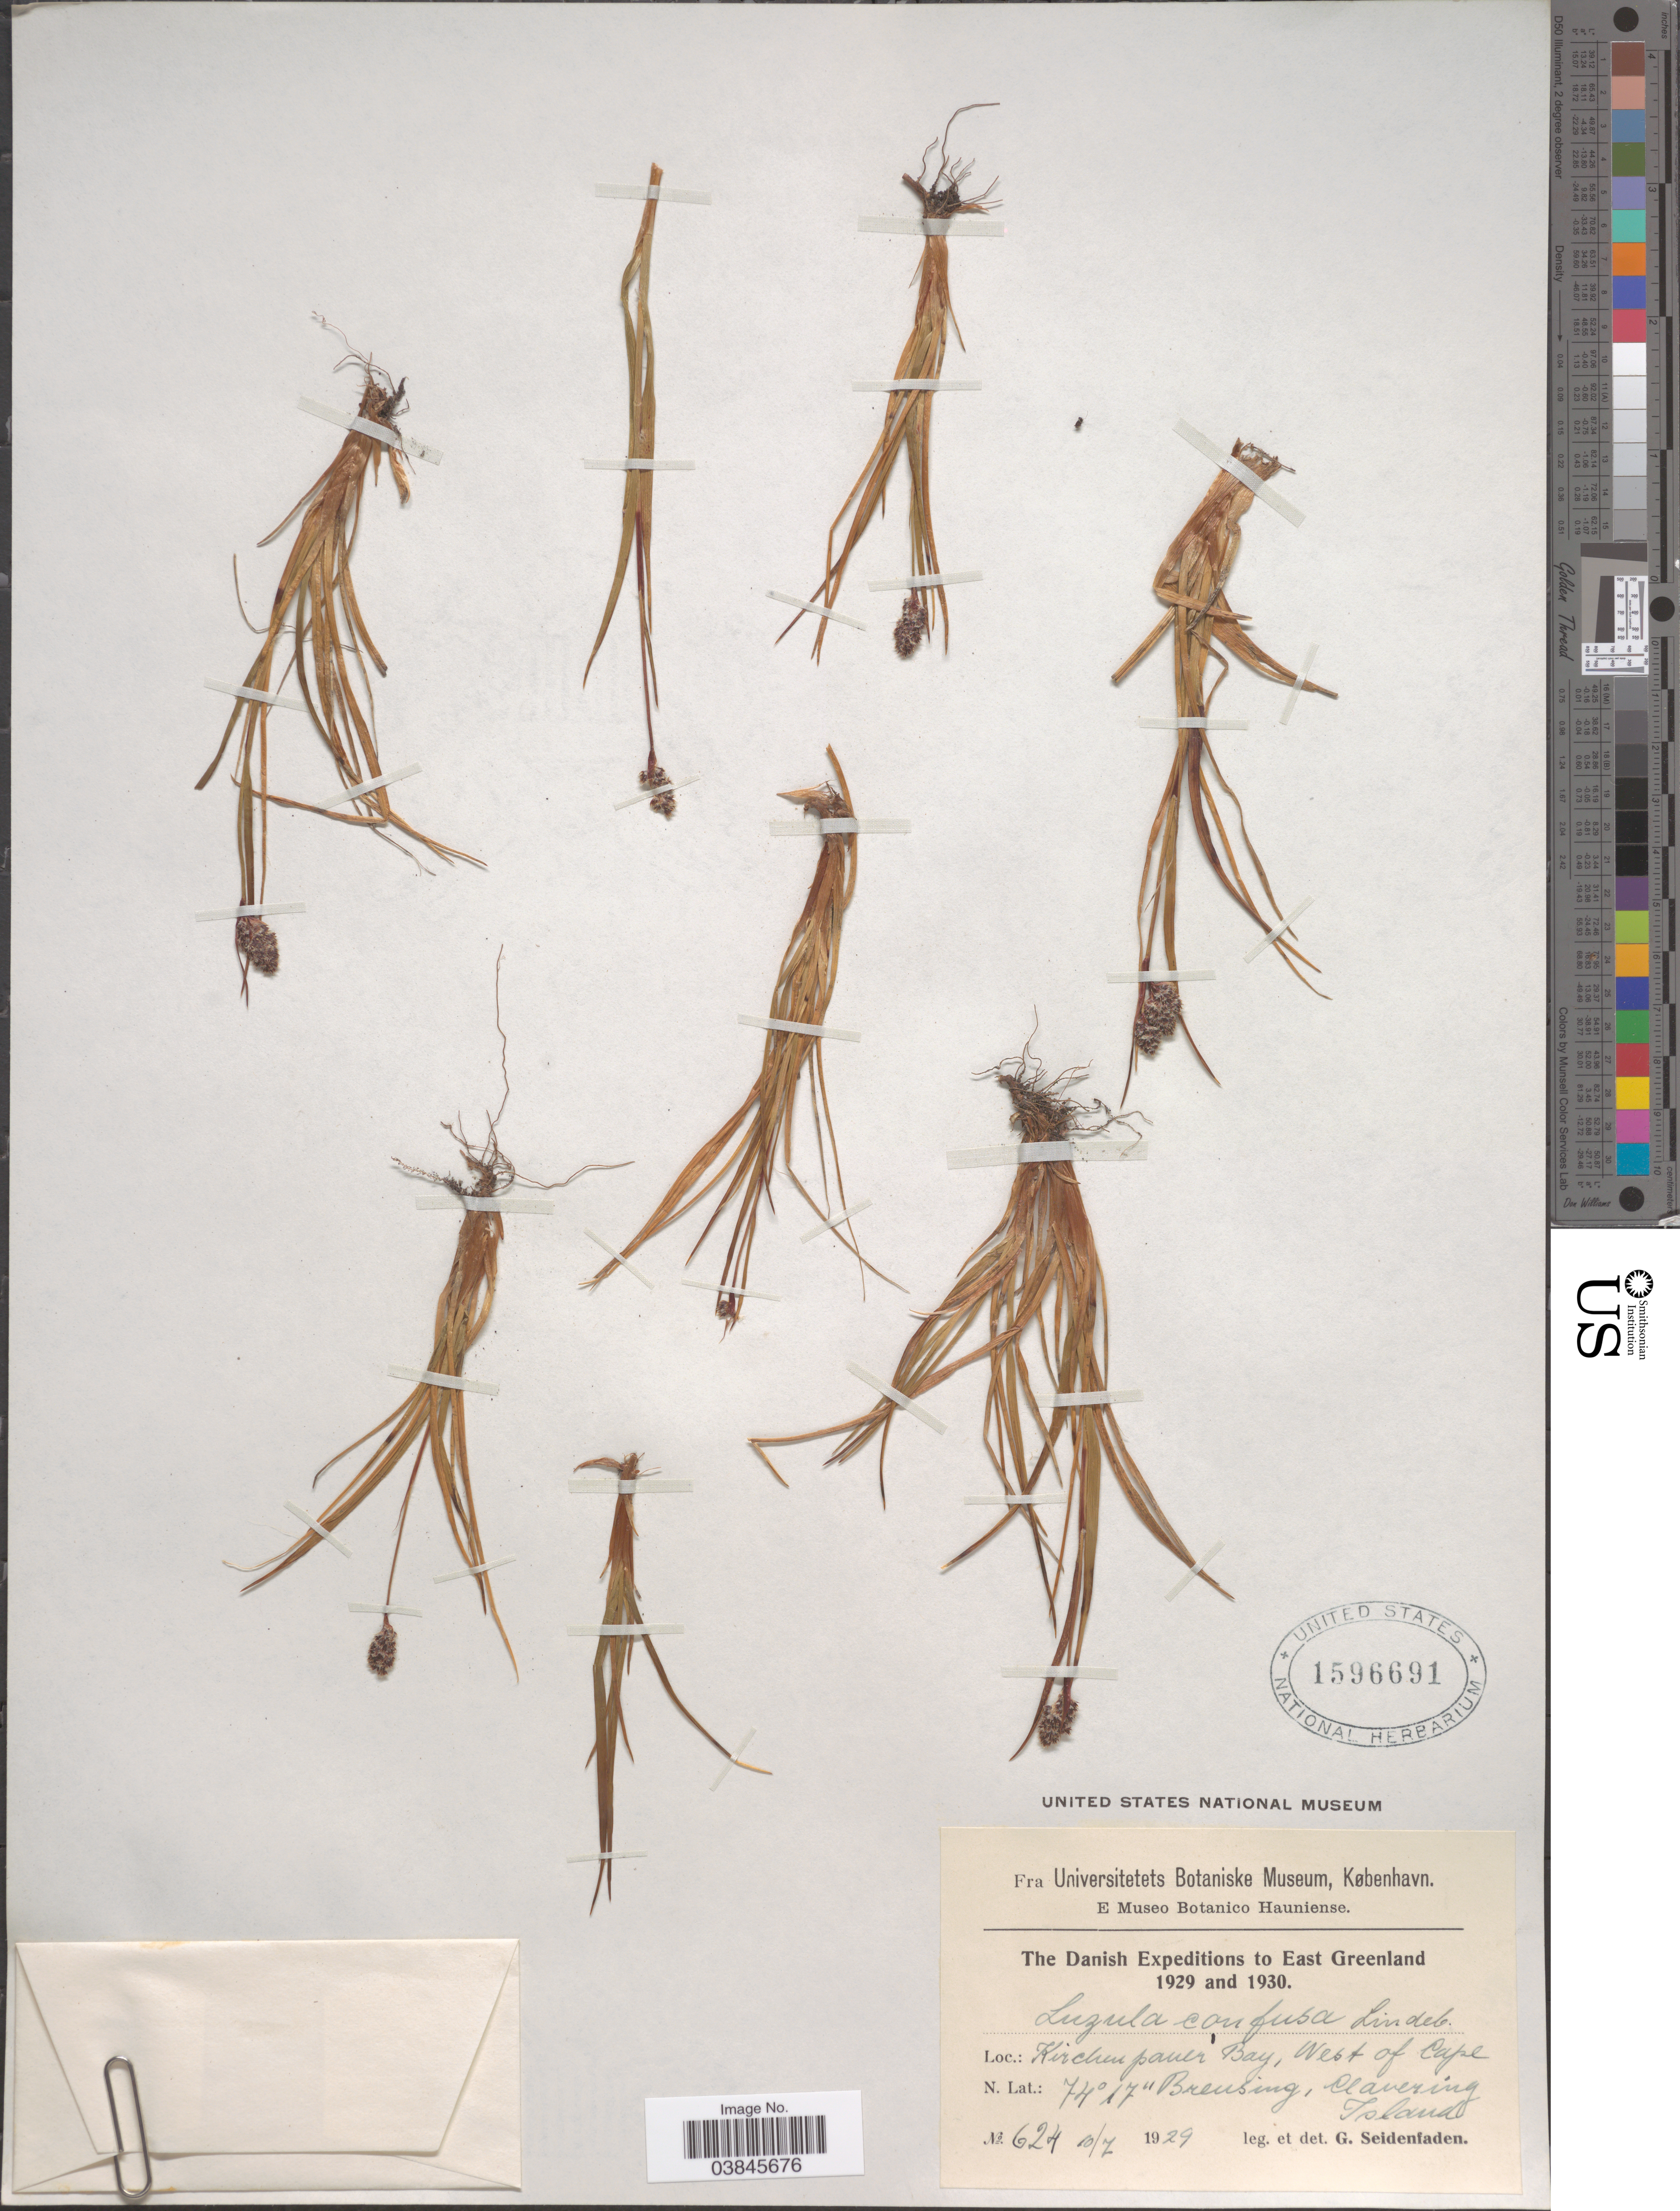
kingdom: Plantae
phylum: Tracheophyta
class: Liliopsida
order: Poales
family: Juncaceae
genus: Luzula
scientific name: Luzula confusa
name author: Lindeb.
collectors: G. Seidenfaden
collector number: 624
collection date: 1929-07-10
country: Greenland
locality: East Greenland. Kirchenpauer Bay, West of Cape. Breusing, Clavering Island.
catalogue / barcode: US 1596691